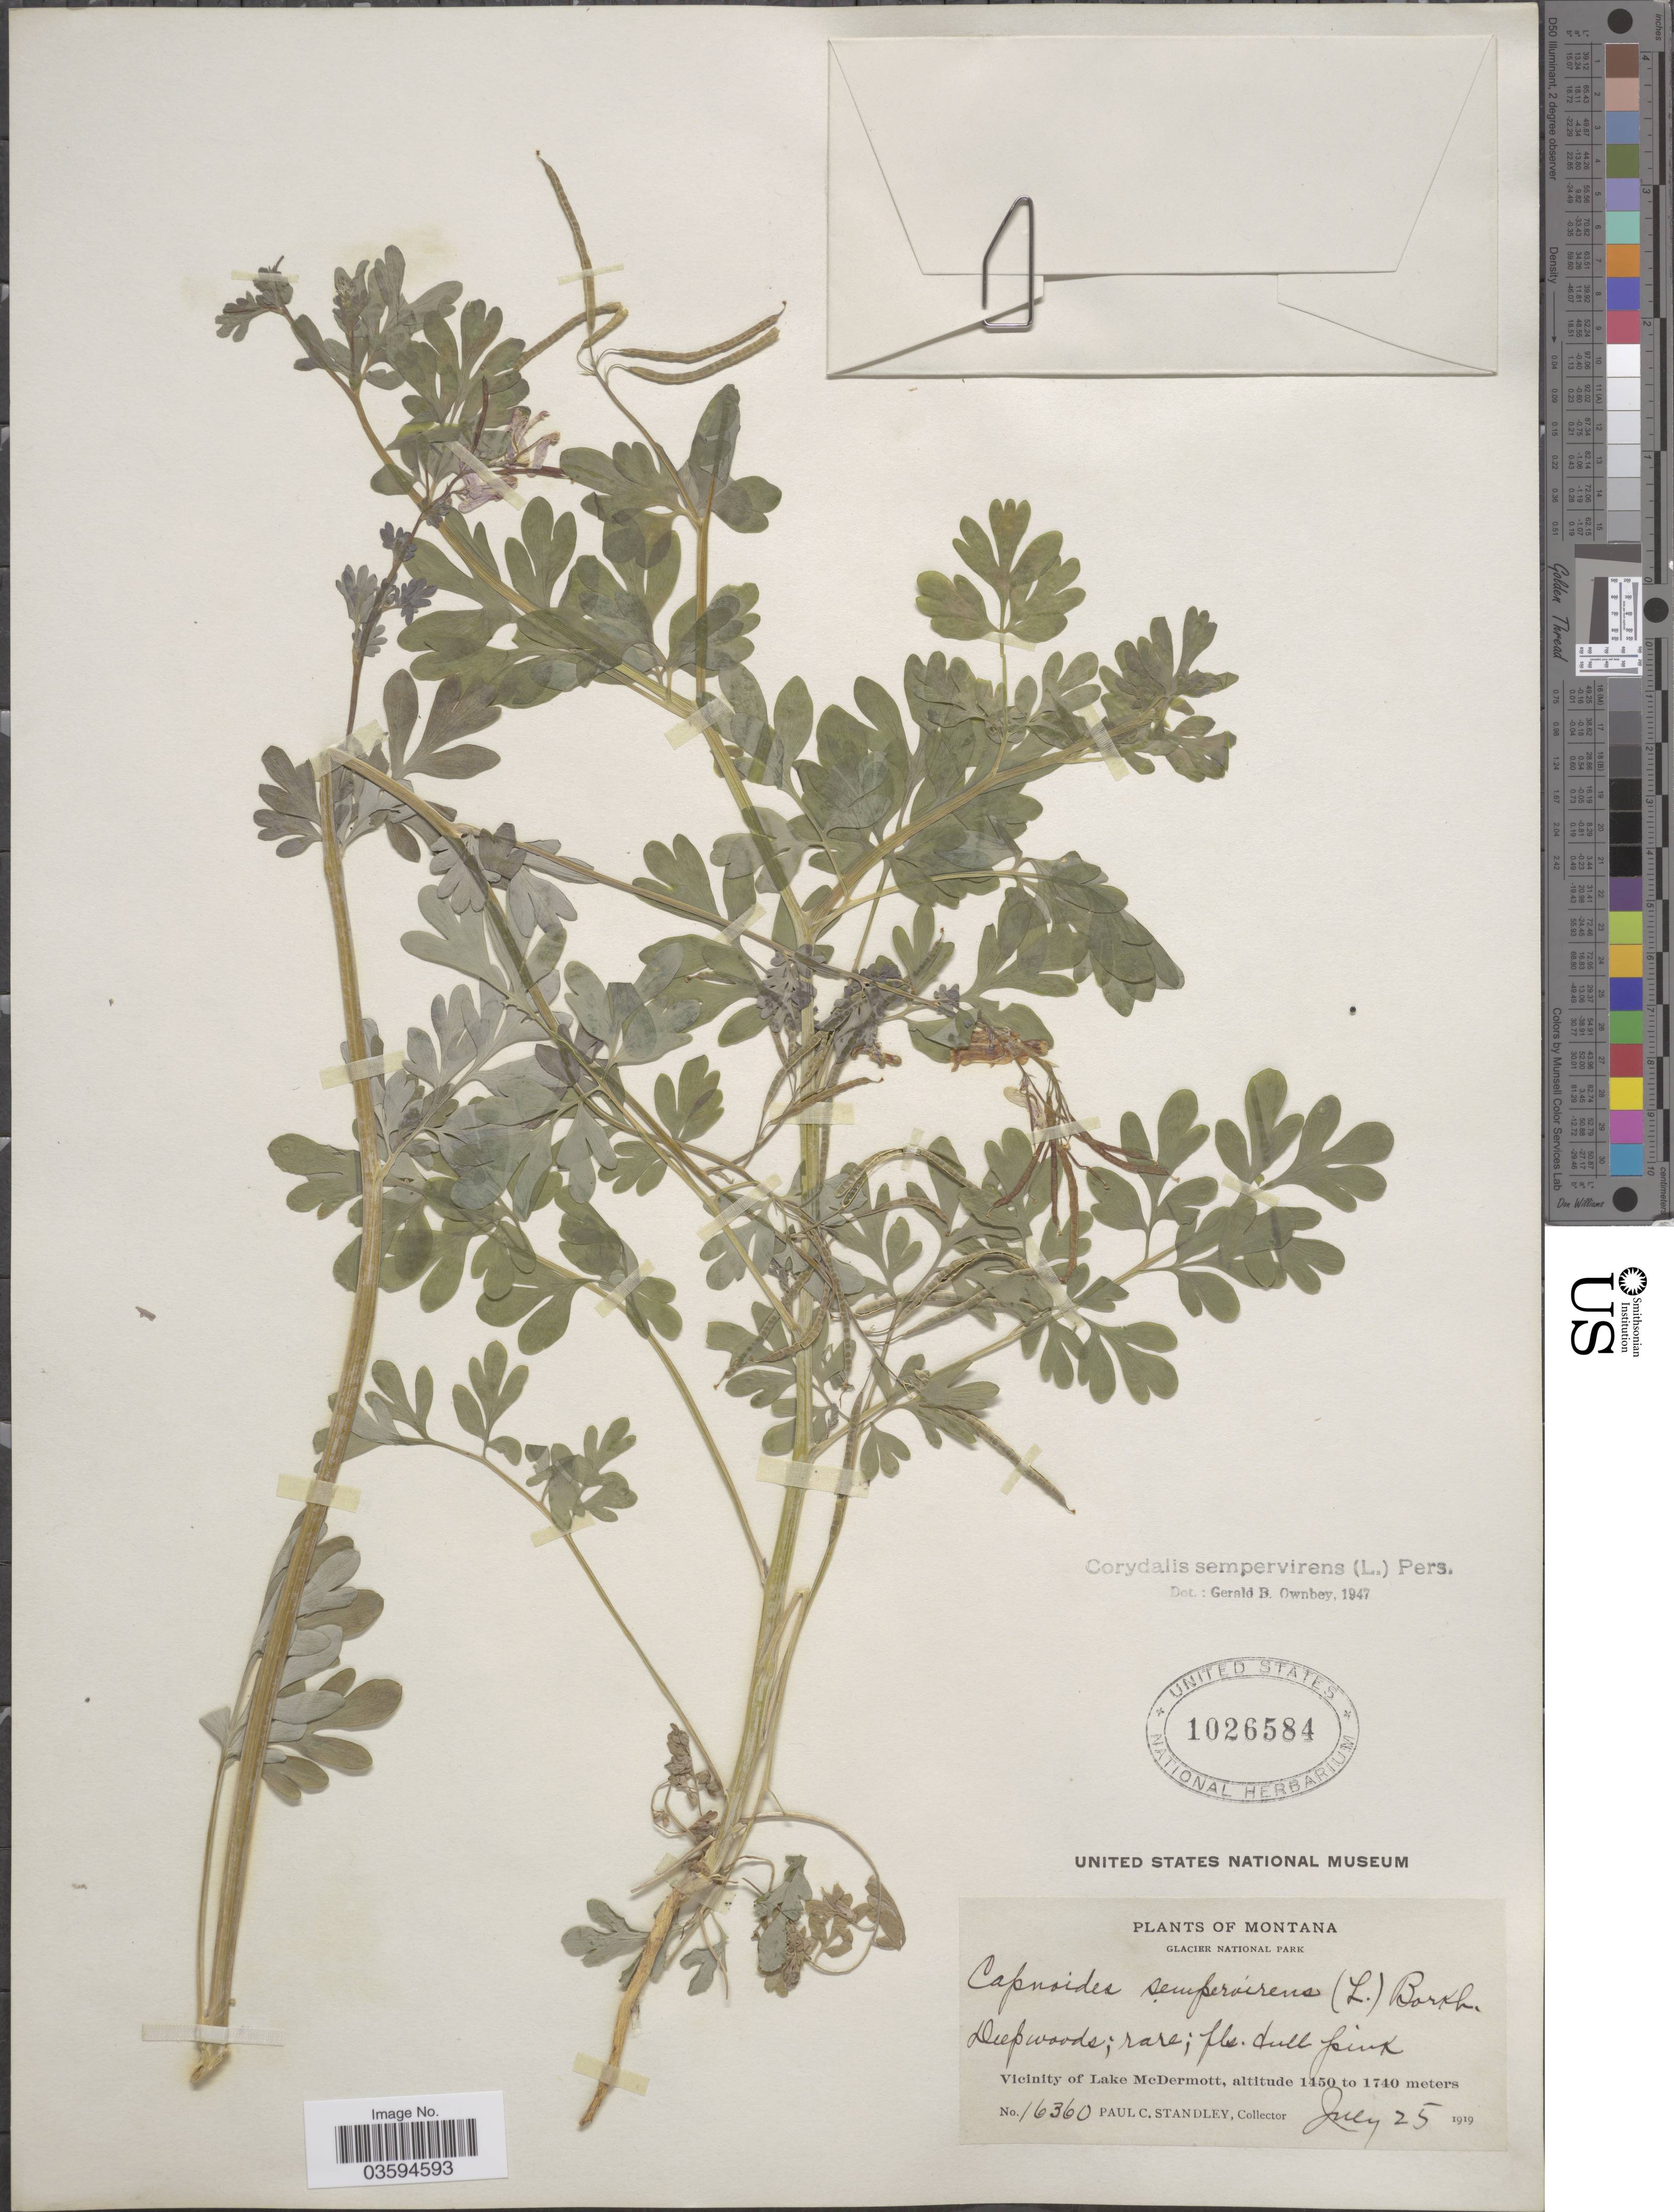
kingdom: Plantae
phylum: Tracheophyta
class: Magnoliopsida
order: Ranunculales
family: Papaveraceae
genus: Capnoides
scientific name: Capnoides sempervirens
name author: (L.) Borkh.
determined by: Strong, M. T., (US), Smithsonian Institution - National Museum of Natural History (UNITED STATES)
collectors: P. C. Standley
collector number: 16360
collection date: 1919-07-25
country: United States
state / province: Montana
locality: Glacier National Park. Deepwoods. Vicinity of Lake McDermott.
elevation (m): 1450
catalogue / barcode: US 1026584